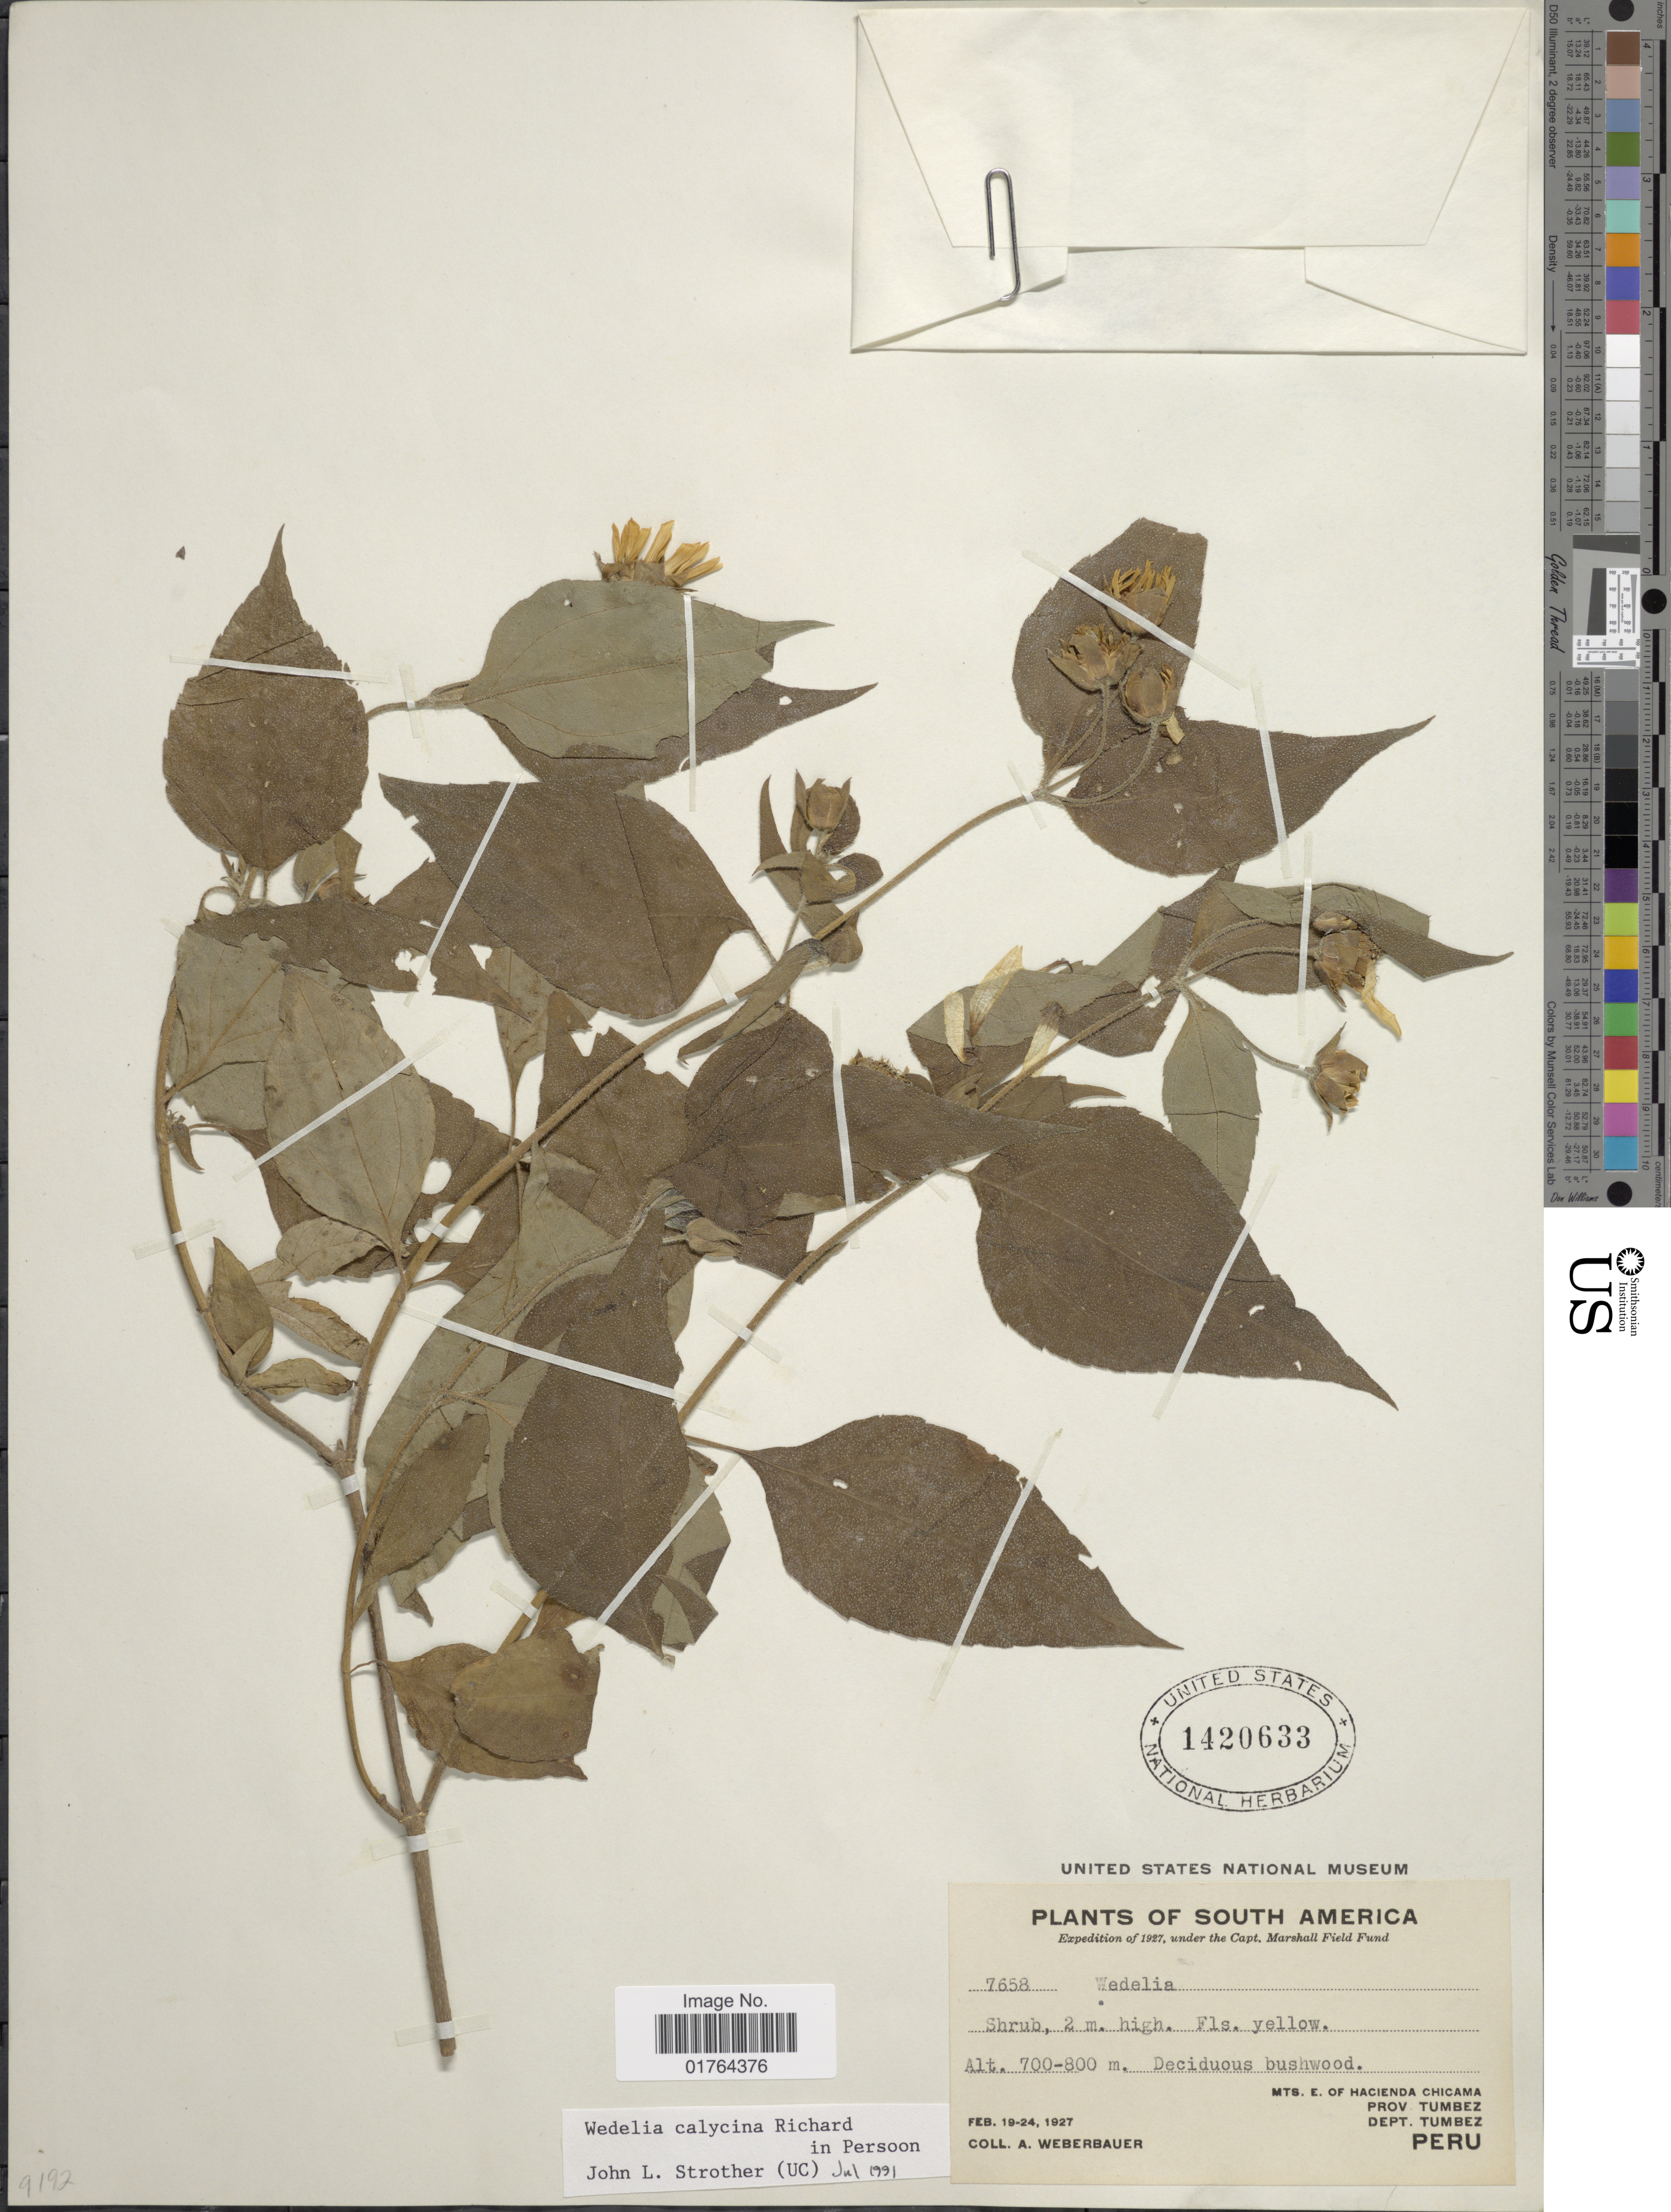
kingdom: Plantae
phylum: Tracheophyta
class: Magnoliopsida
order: Asterales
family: Asteraceae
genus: Wedelia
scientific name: Wedelia calycina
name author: Rich.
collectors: A. Weberbauer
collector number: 7658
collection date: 1927-02-19/1927-02-24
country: Peru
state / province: Tumbes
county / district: Tumbes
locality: Mts. E. of Hacienda Chicama, Prov. Tumbez, Dept. Tumbez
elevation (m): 700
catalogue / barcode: US 1420633